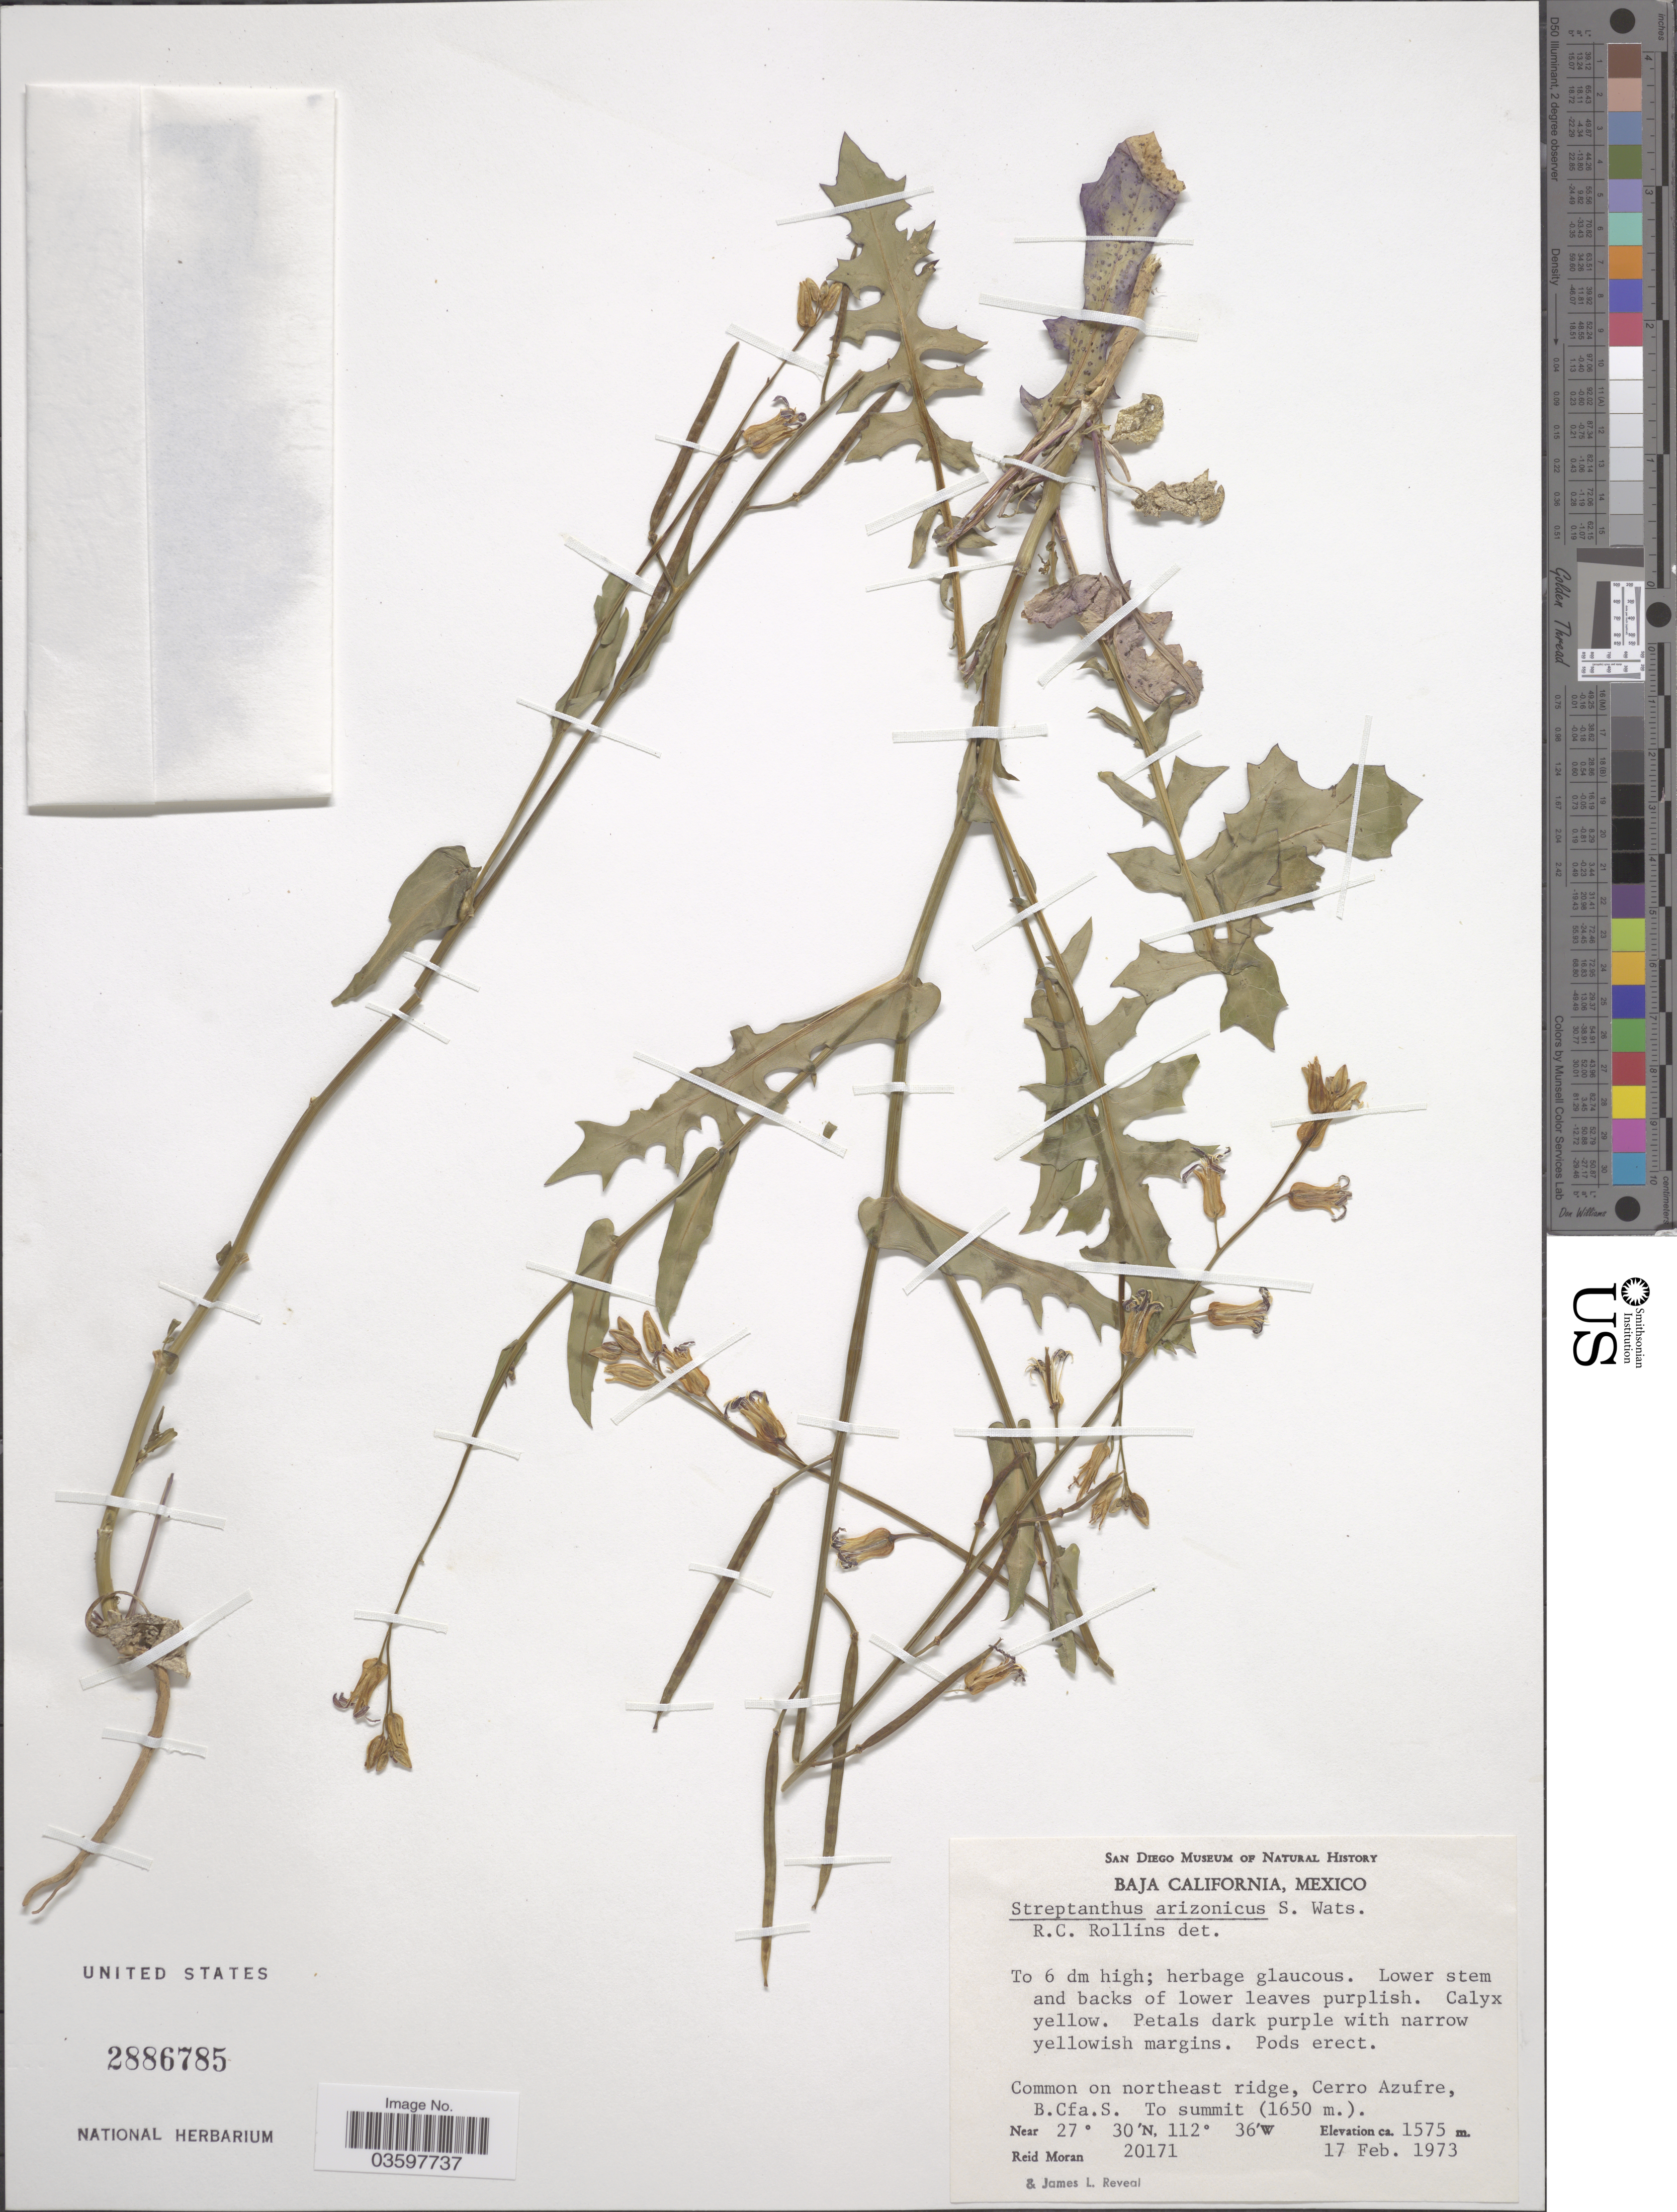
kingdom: Plantae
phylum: Tracheophyta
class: Magnoliopsida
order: Brassicales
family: Brassicaceae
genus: Streptanthus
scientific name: Streptanthus arizonicus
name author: S. Watson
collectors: R. V. Moran & J. L. Reveal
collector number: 20171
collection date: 1973-02-17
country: Mexico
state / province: Baja California Sur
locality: Common on northeast ridge, Cerro Azufre. To summit.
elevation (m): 1575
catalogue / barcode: US 2886785